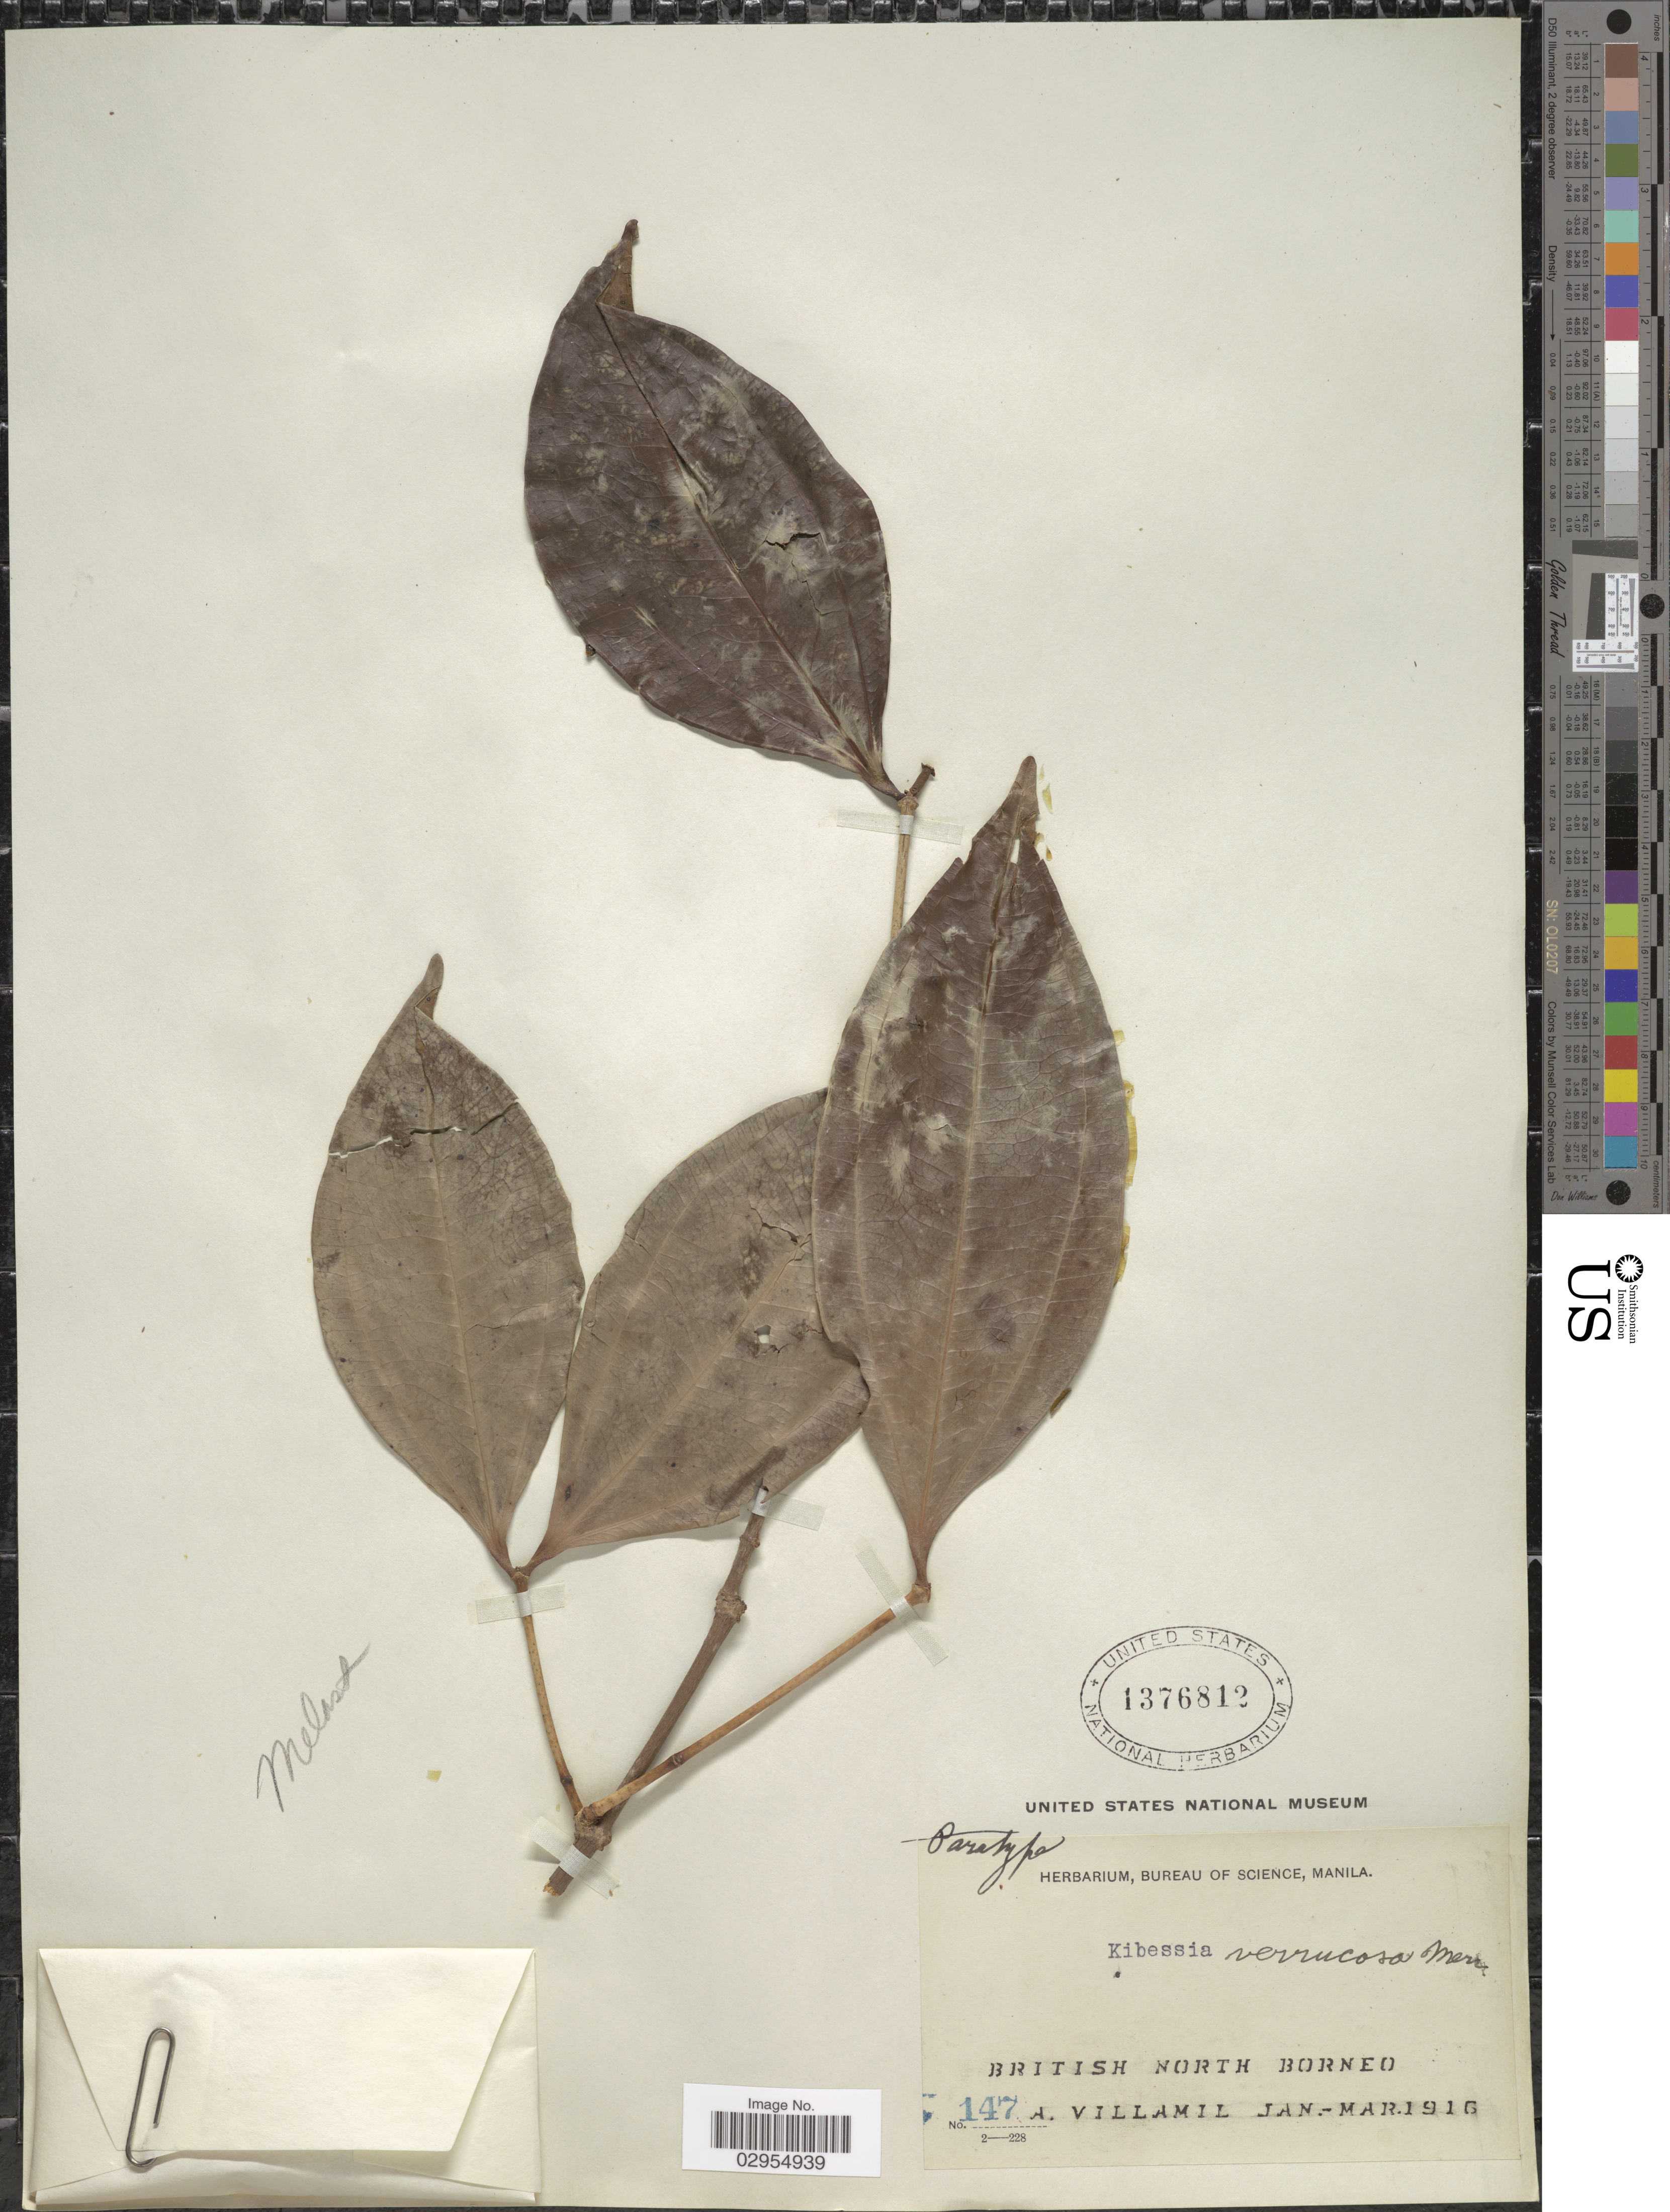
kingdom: Plantae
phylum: Tracheophyta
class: Magnoliopsida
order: Myrtales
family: Melastomataceae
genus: Pternandra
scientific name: Pternandra rostrata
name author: (Cogn.) M.P. Nayar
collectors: A. Villamil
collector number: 147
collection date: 1916-01/1916-03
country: Malaysia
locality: British North Borneo.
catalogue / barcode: US 1376812